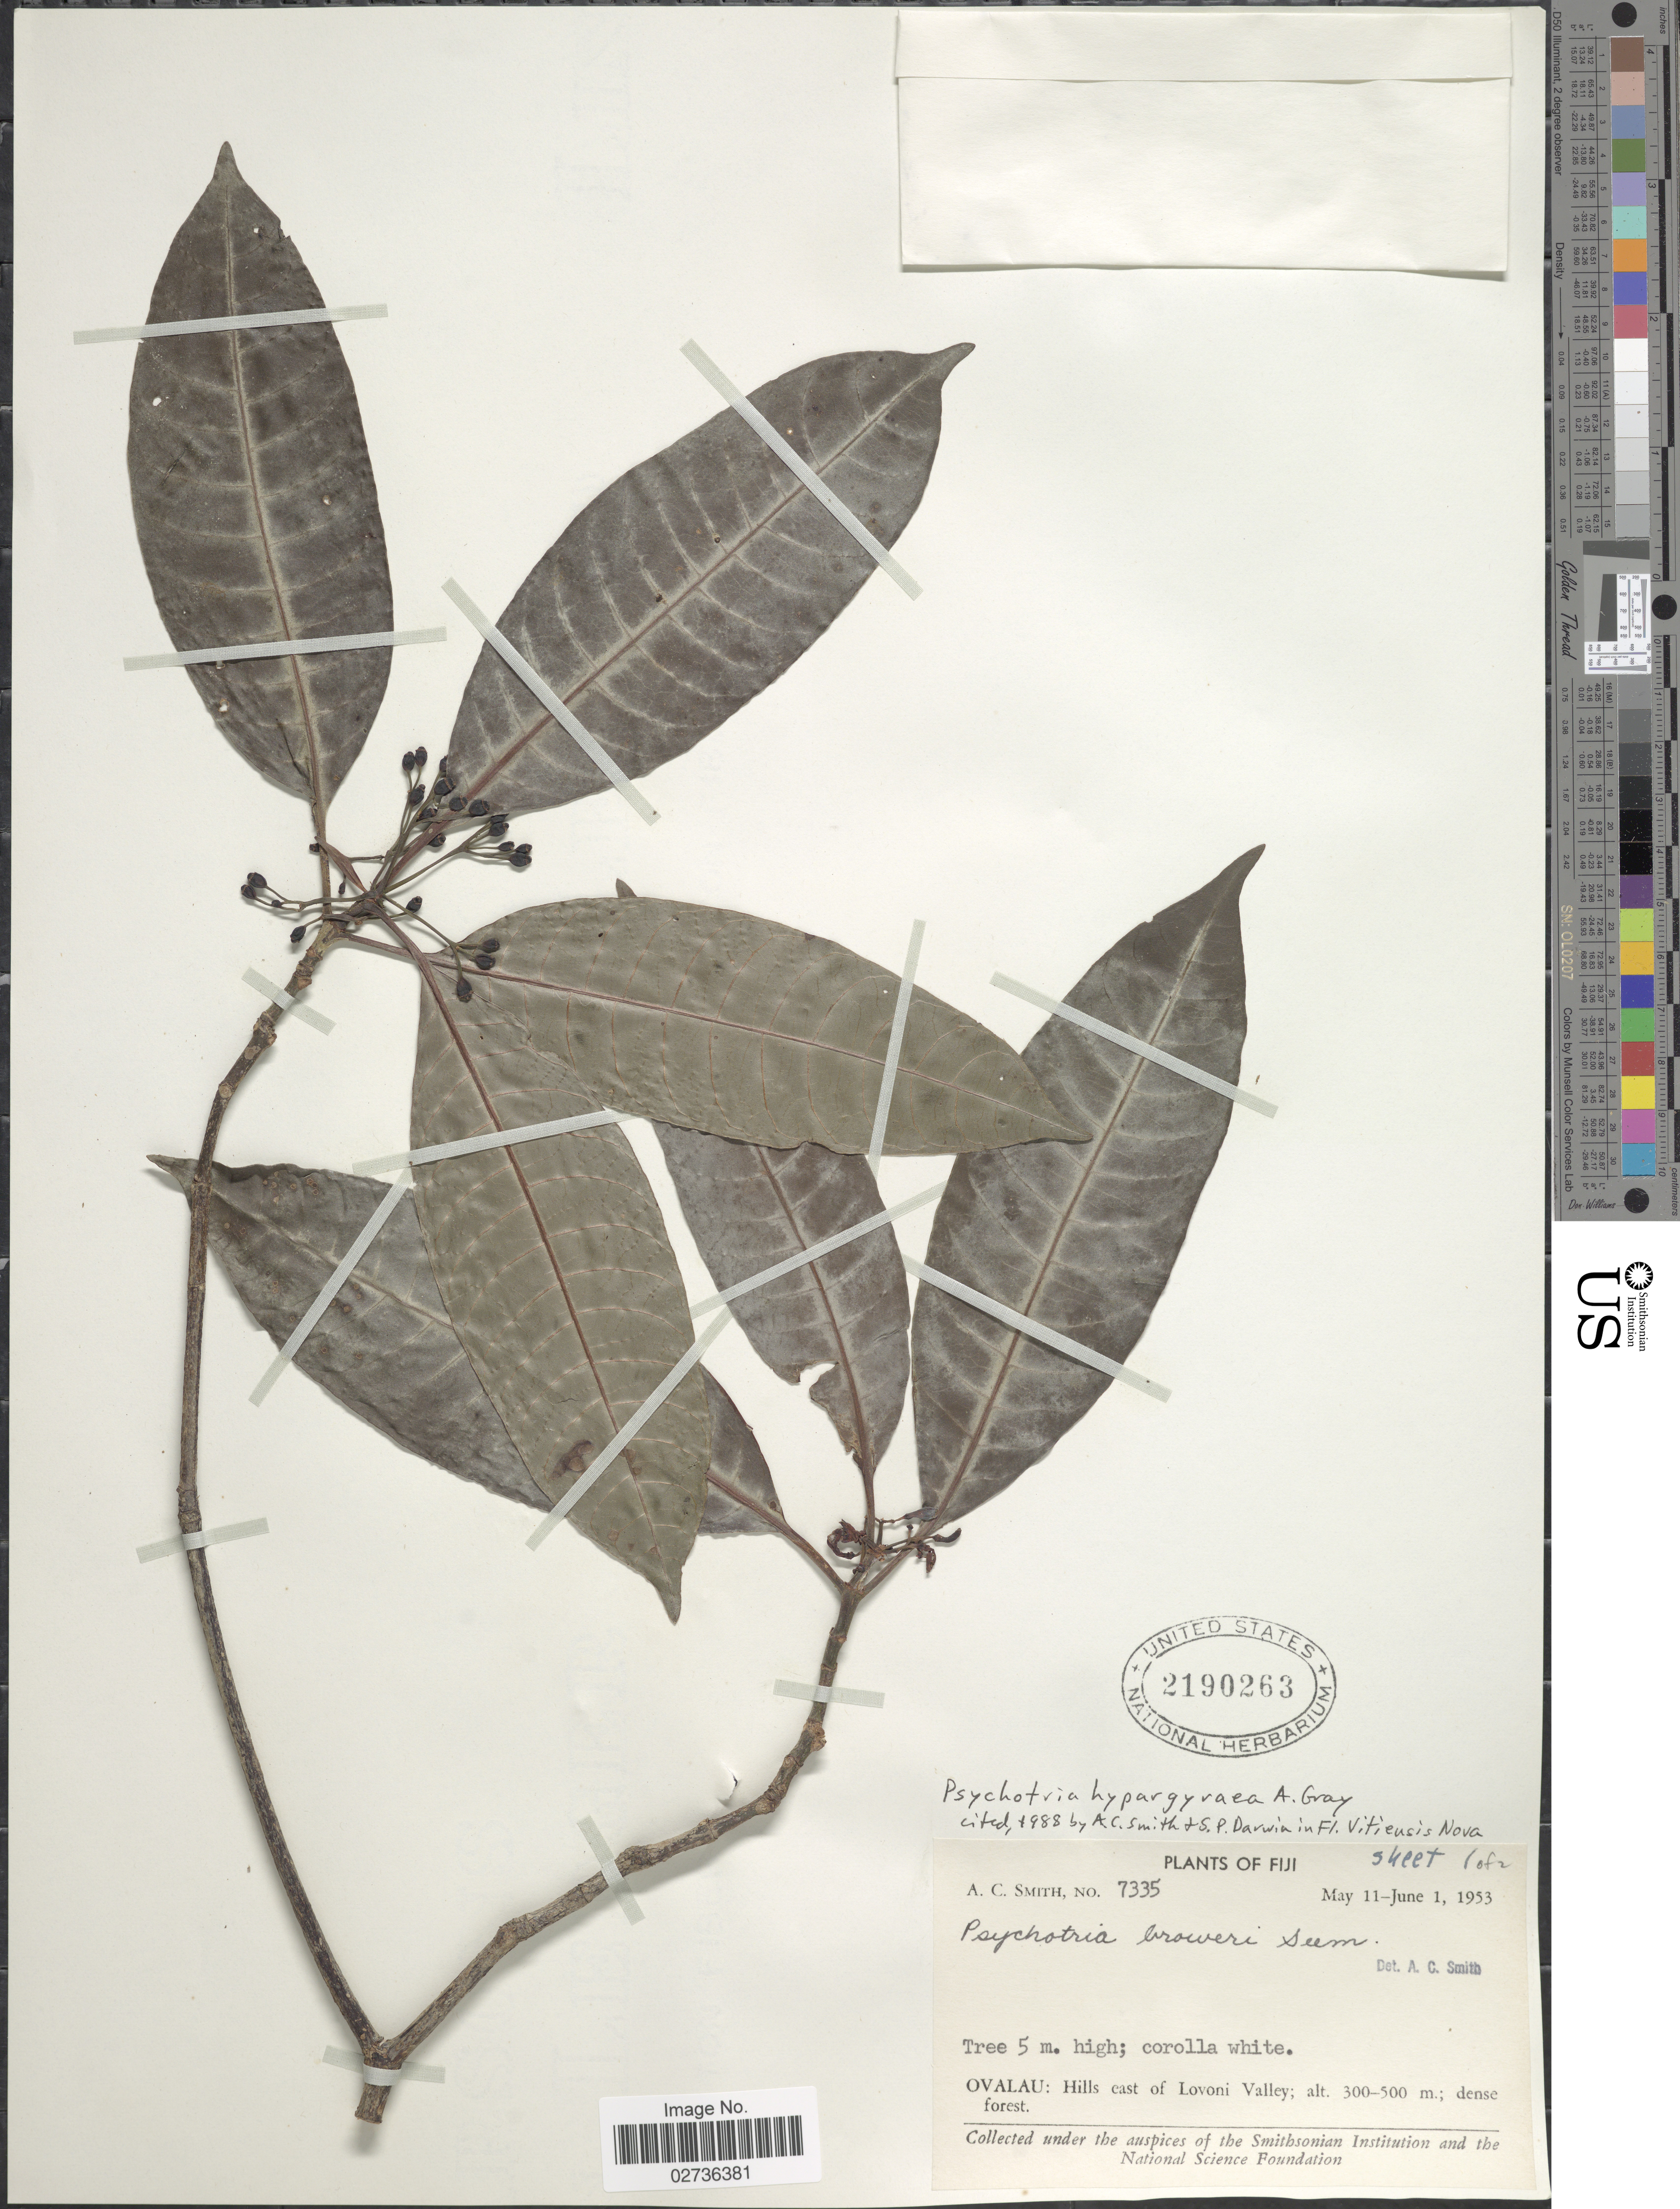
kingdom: Plantae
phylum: Tracheophyta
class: Magnoliopsida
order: Gentianales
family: Rubiaceae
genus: Psychotria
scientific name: Psychotria hypargyraea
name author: A. Gray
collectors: A. C. Smith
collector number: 7335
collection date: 1953-05-11/1953-06-01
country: Fiji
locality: Ovalau: Hills east of Lovoni Valley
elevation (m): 300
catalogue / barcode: US 2190263